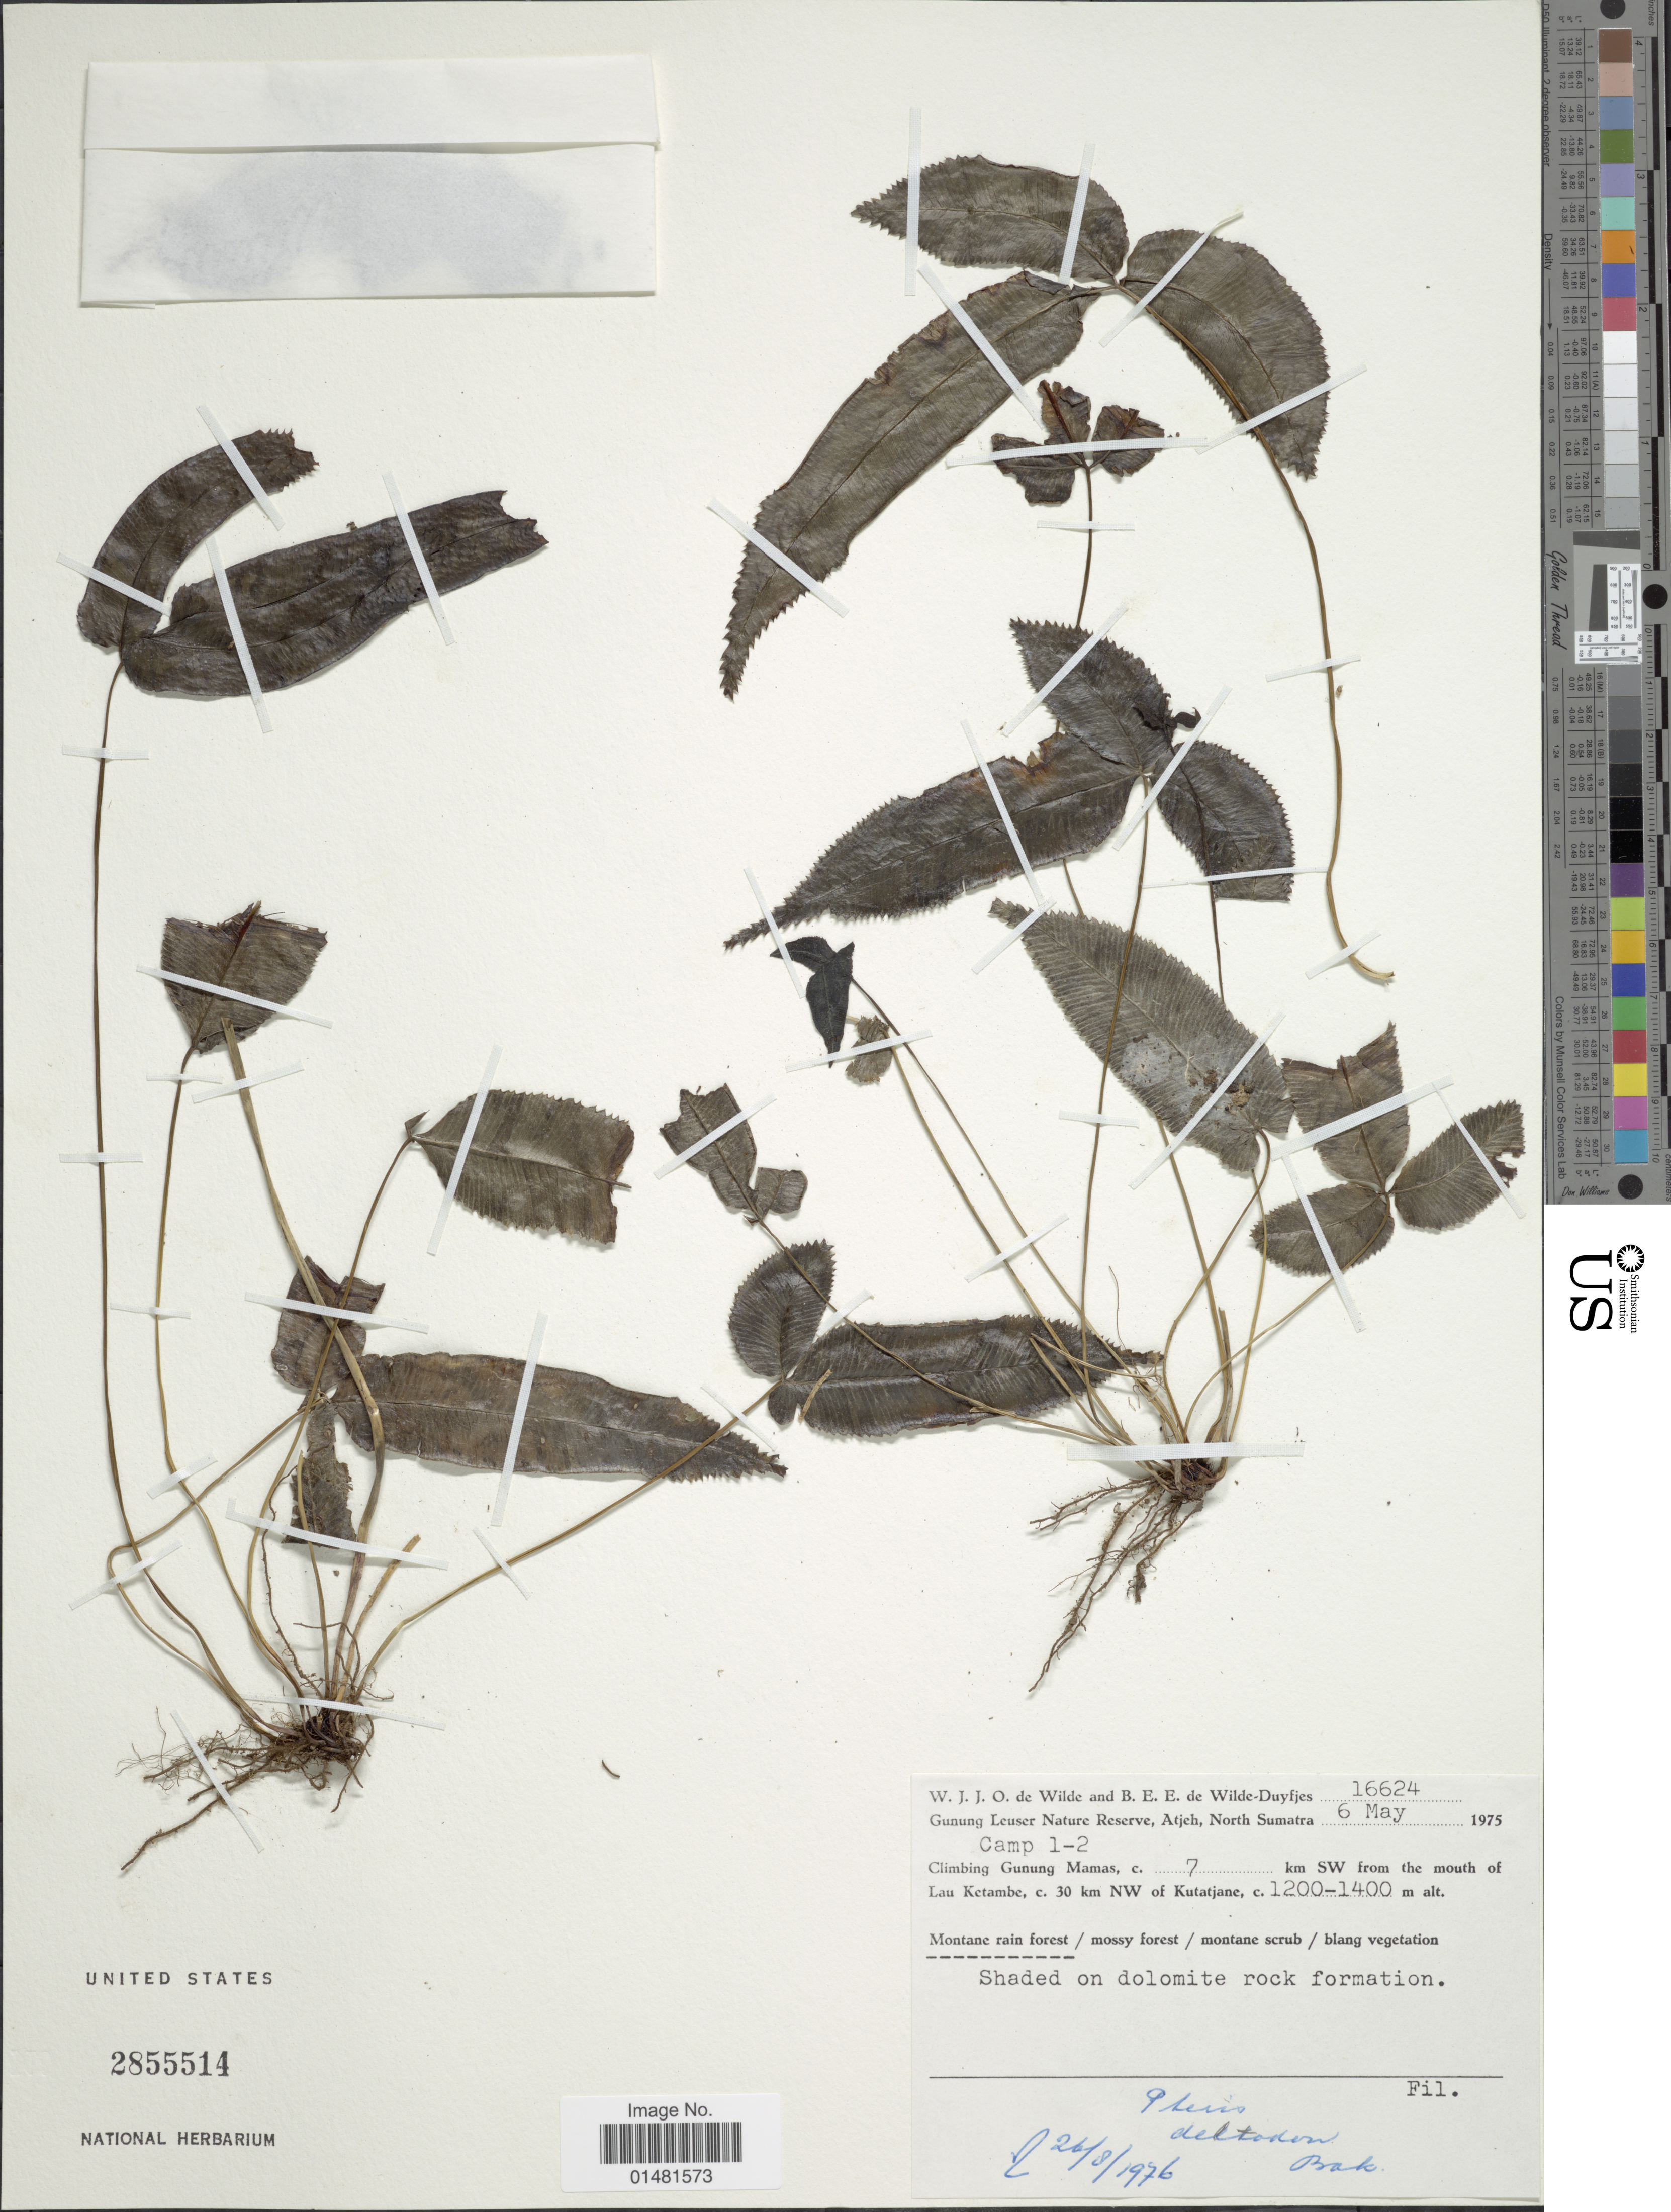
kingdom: Plantae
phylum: Tracheophyta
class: Polypodiopsida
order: Polypodiales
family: Pteridaceae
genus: Pteris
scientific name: Pteris deltoidea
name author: Copel.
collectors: W. J. de Wilde & B. E. de Wilde-Duyfjes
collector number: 16624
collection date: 1975-05-06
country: Indonesia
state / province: Sumatra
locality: Gunung Leuser Nature Reserve, Atjeh, North Sumatra, Climbing Gunung Mamas, c. 7 km SW from the mouth of Lau Ketambe, c. 30 km NW of Kutatjane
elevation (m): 1200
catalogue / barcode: US 2855514